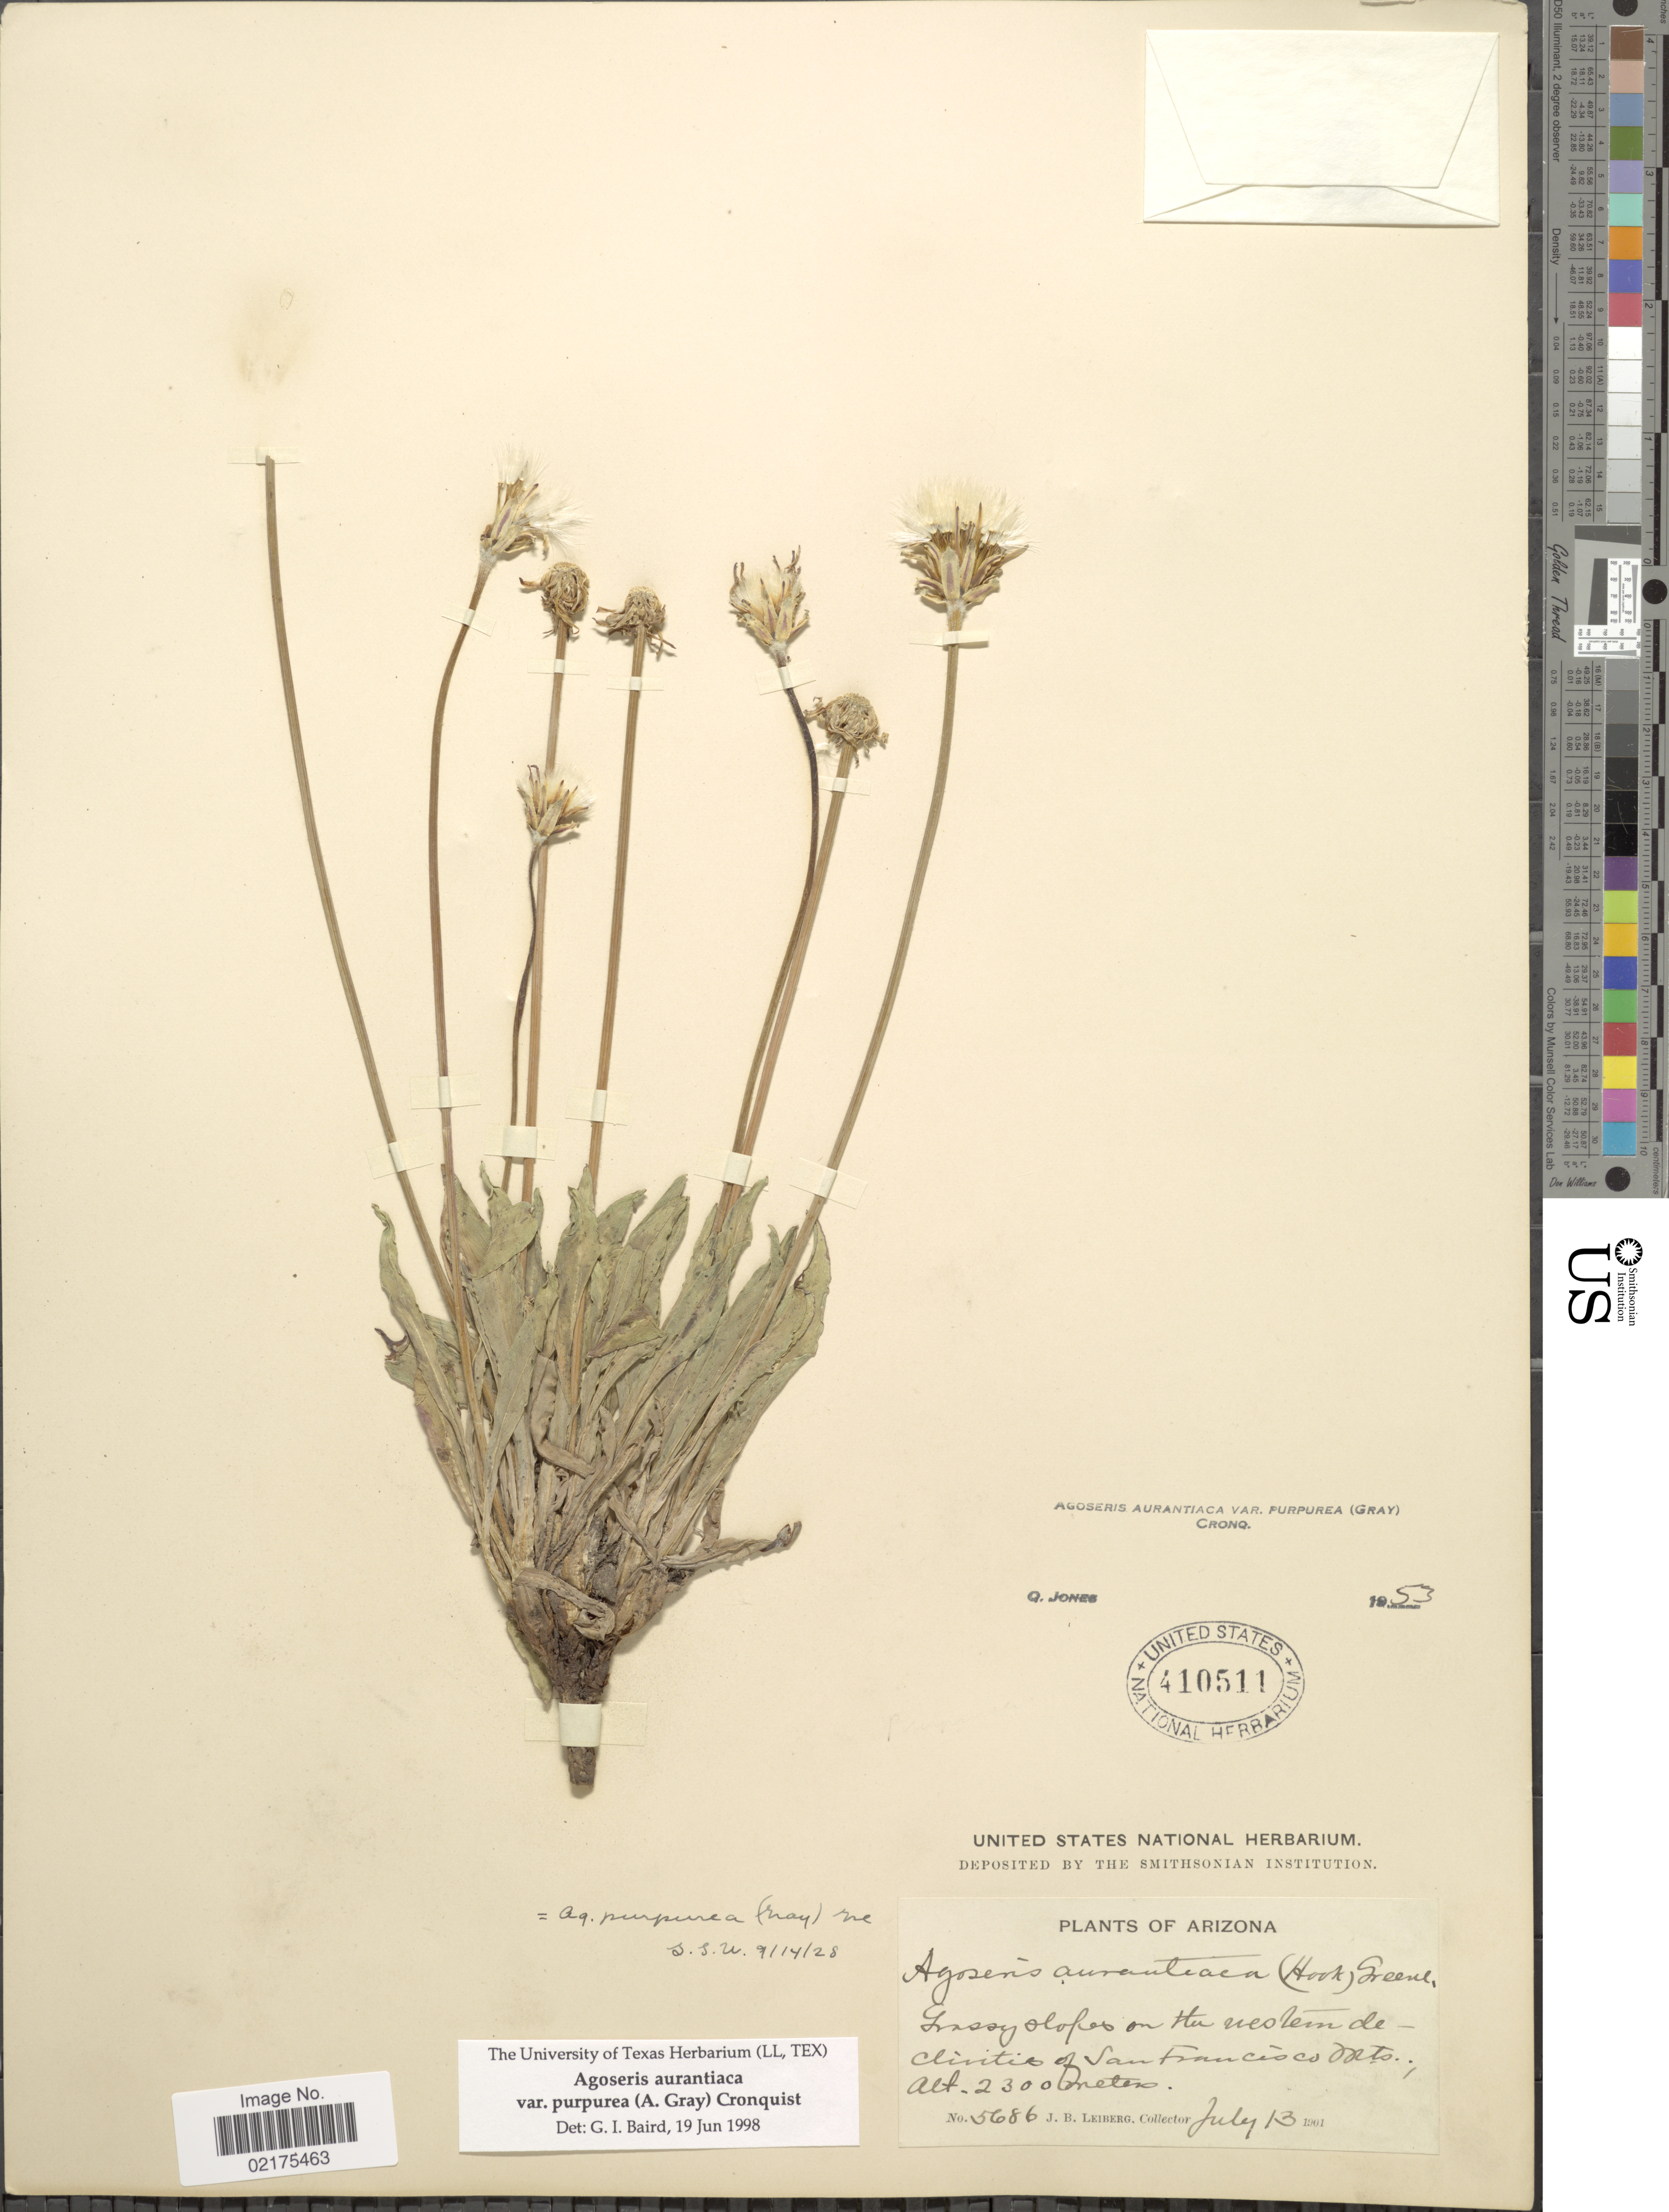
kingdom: Plantae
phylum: Tracheophyta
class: Magnoliopsida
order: Asterales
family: Asteraceae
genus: Agoseris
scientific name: Agoseris aurantiaca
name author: (Hook.) Greene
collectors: J. B. Leiberg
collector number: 5686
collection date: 1901-07-13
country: United States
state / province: Arizona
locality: Grassy slope on the western declivities of San Francisco Mts.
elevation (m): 2300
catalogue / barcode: US 410511